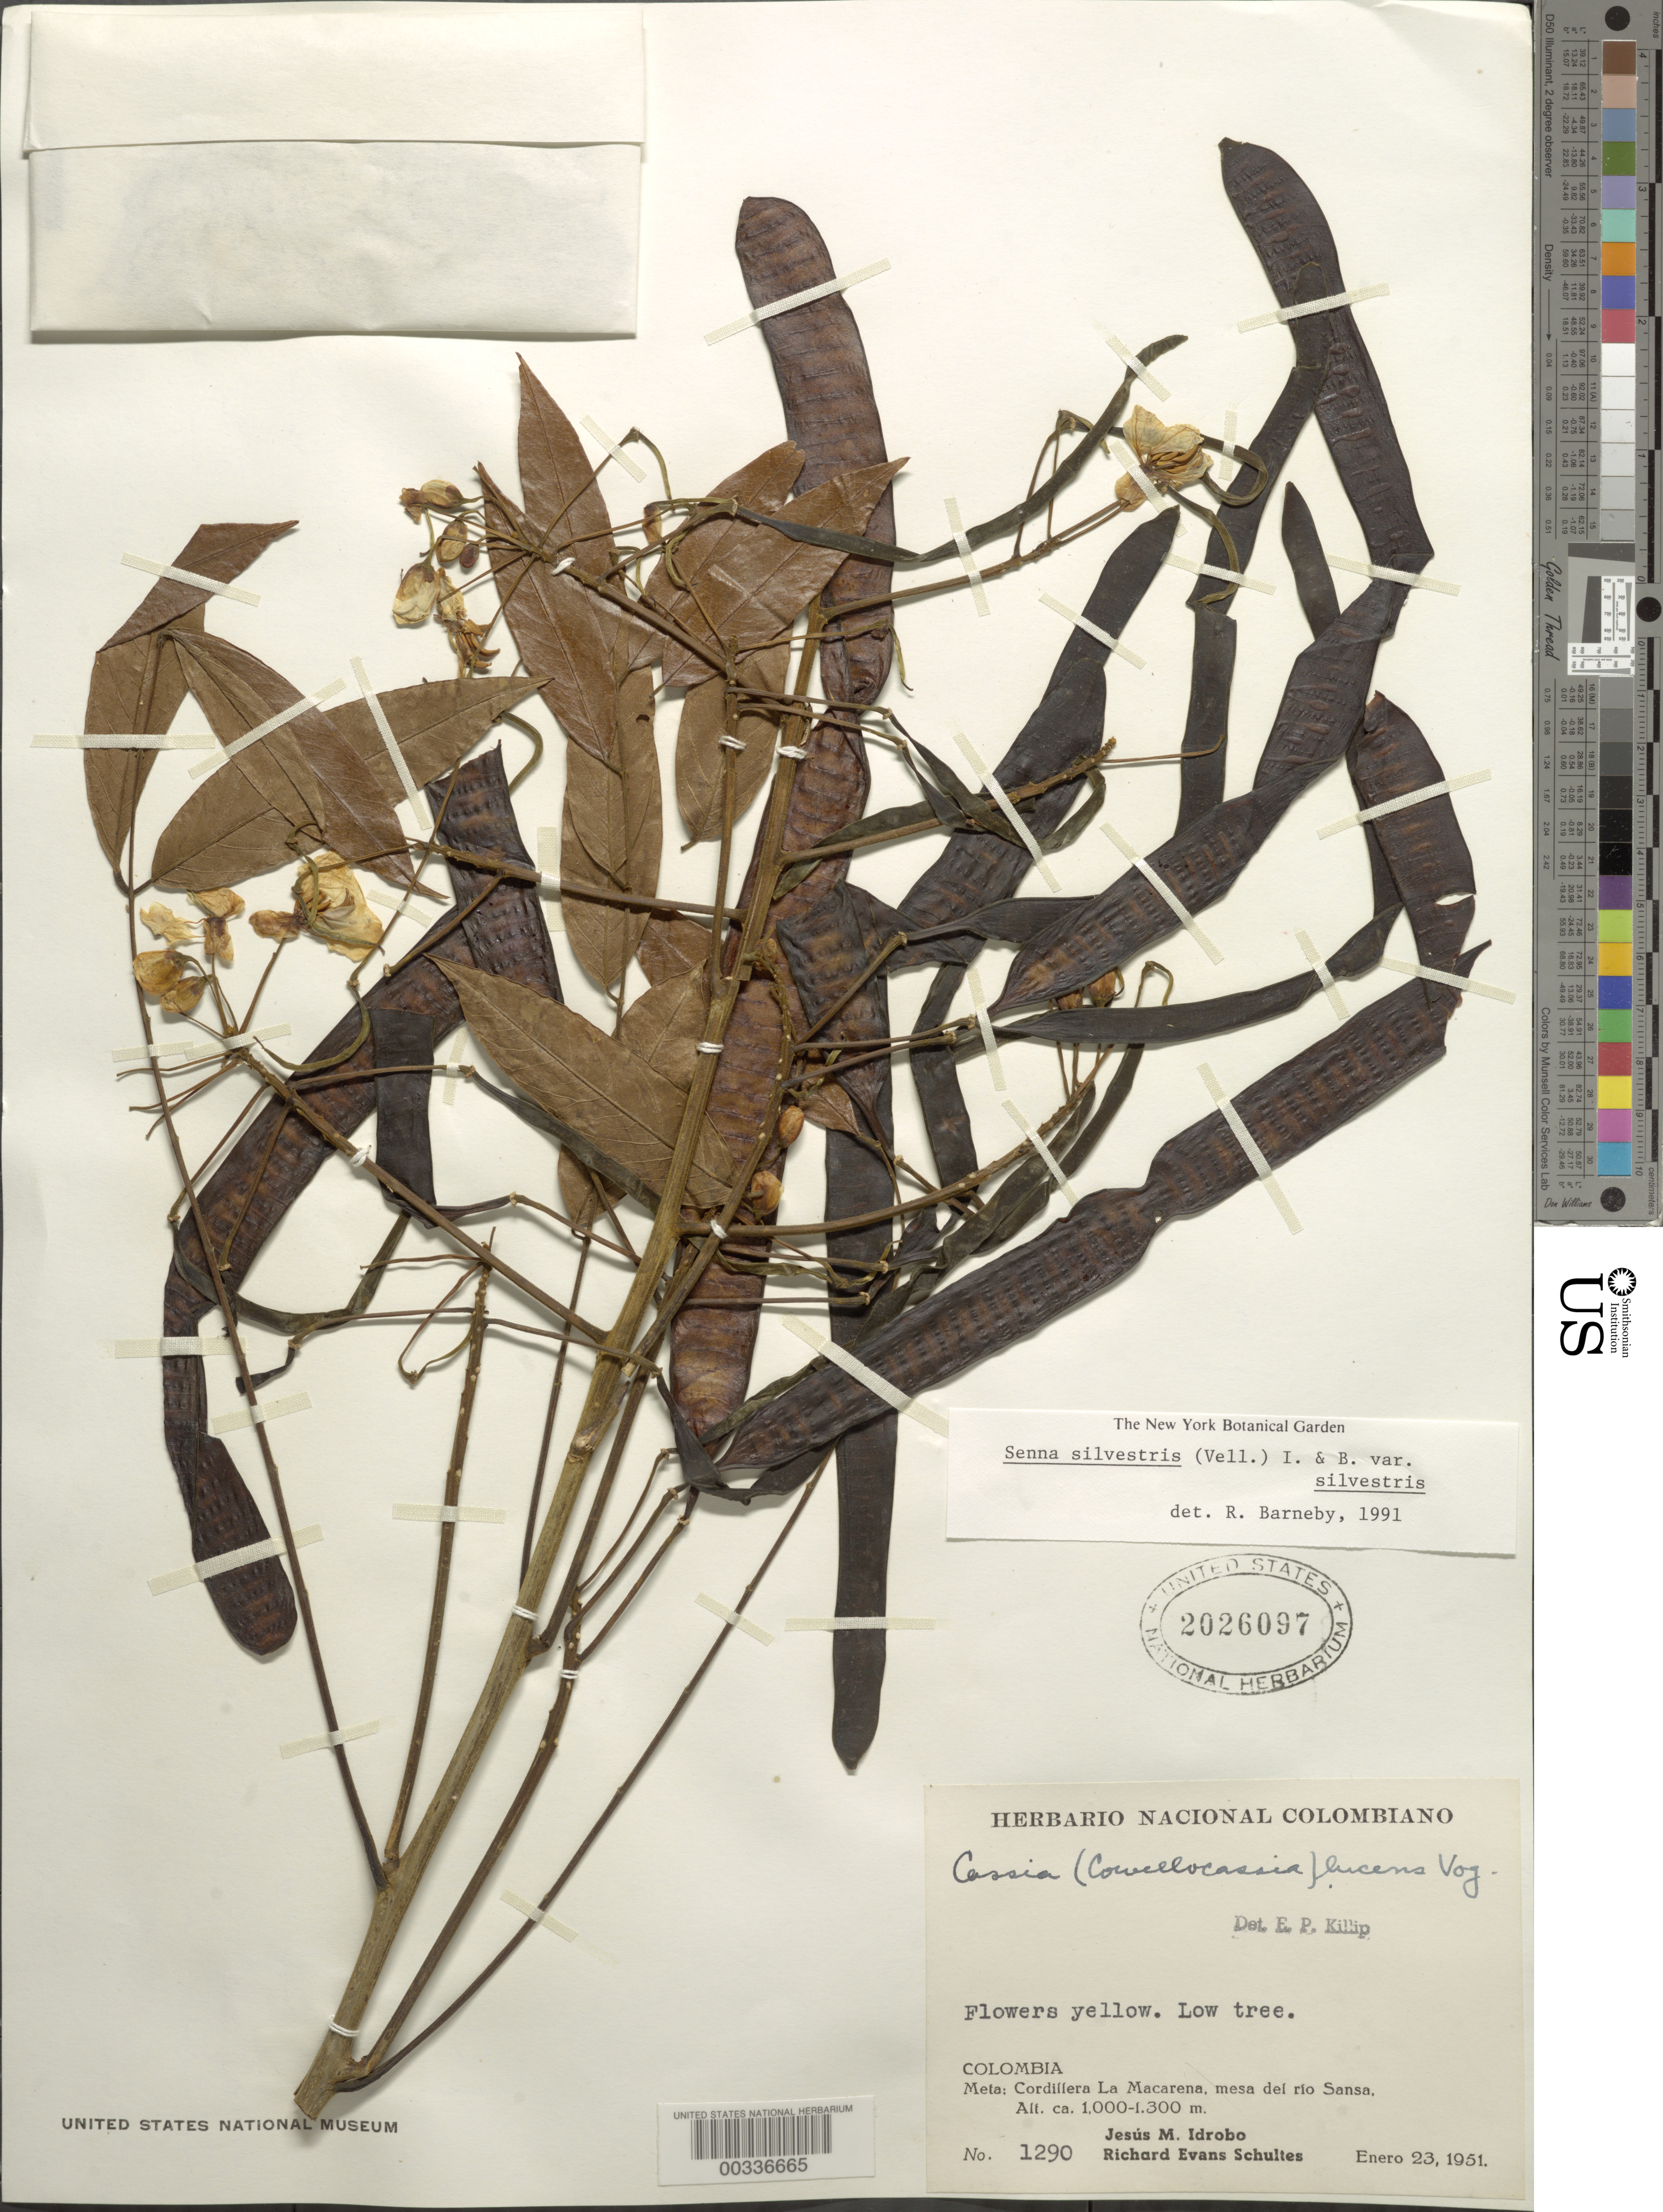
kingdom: Plantae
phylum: Tracheophyta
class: Magnoliopsida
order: Fabales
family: Fabaceae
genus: Senna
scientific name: Senna silvestris var. silvestris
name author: (Vell.) H.S. Irwin & Barneby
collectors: J. M. Idrobo & R. E. Schultes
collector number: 1290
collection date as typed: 23 Jan 1951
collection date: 1951-01-23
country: Colombia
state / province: Meta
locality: Cordillera la Macarena, Mesa del Rio Sansa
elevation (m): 1000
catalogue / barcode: US 2026097